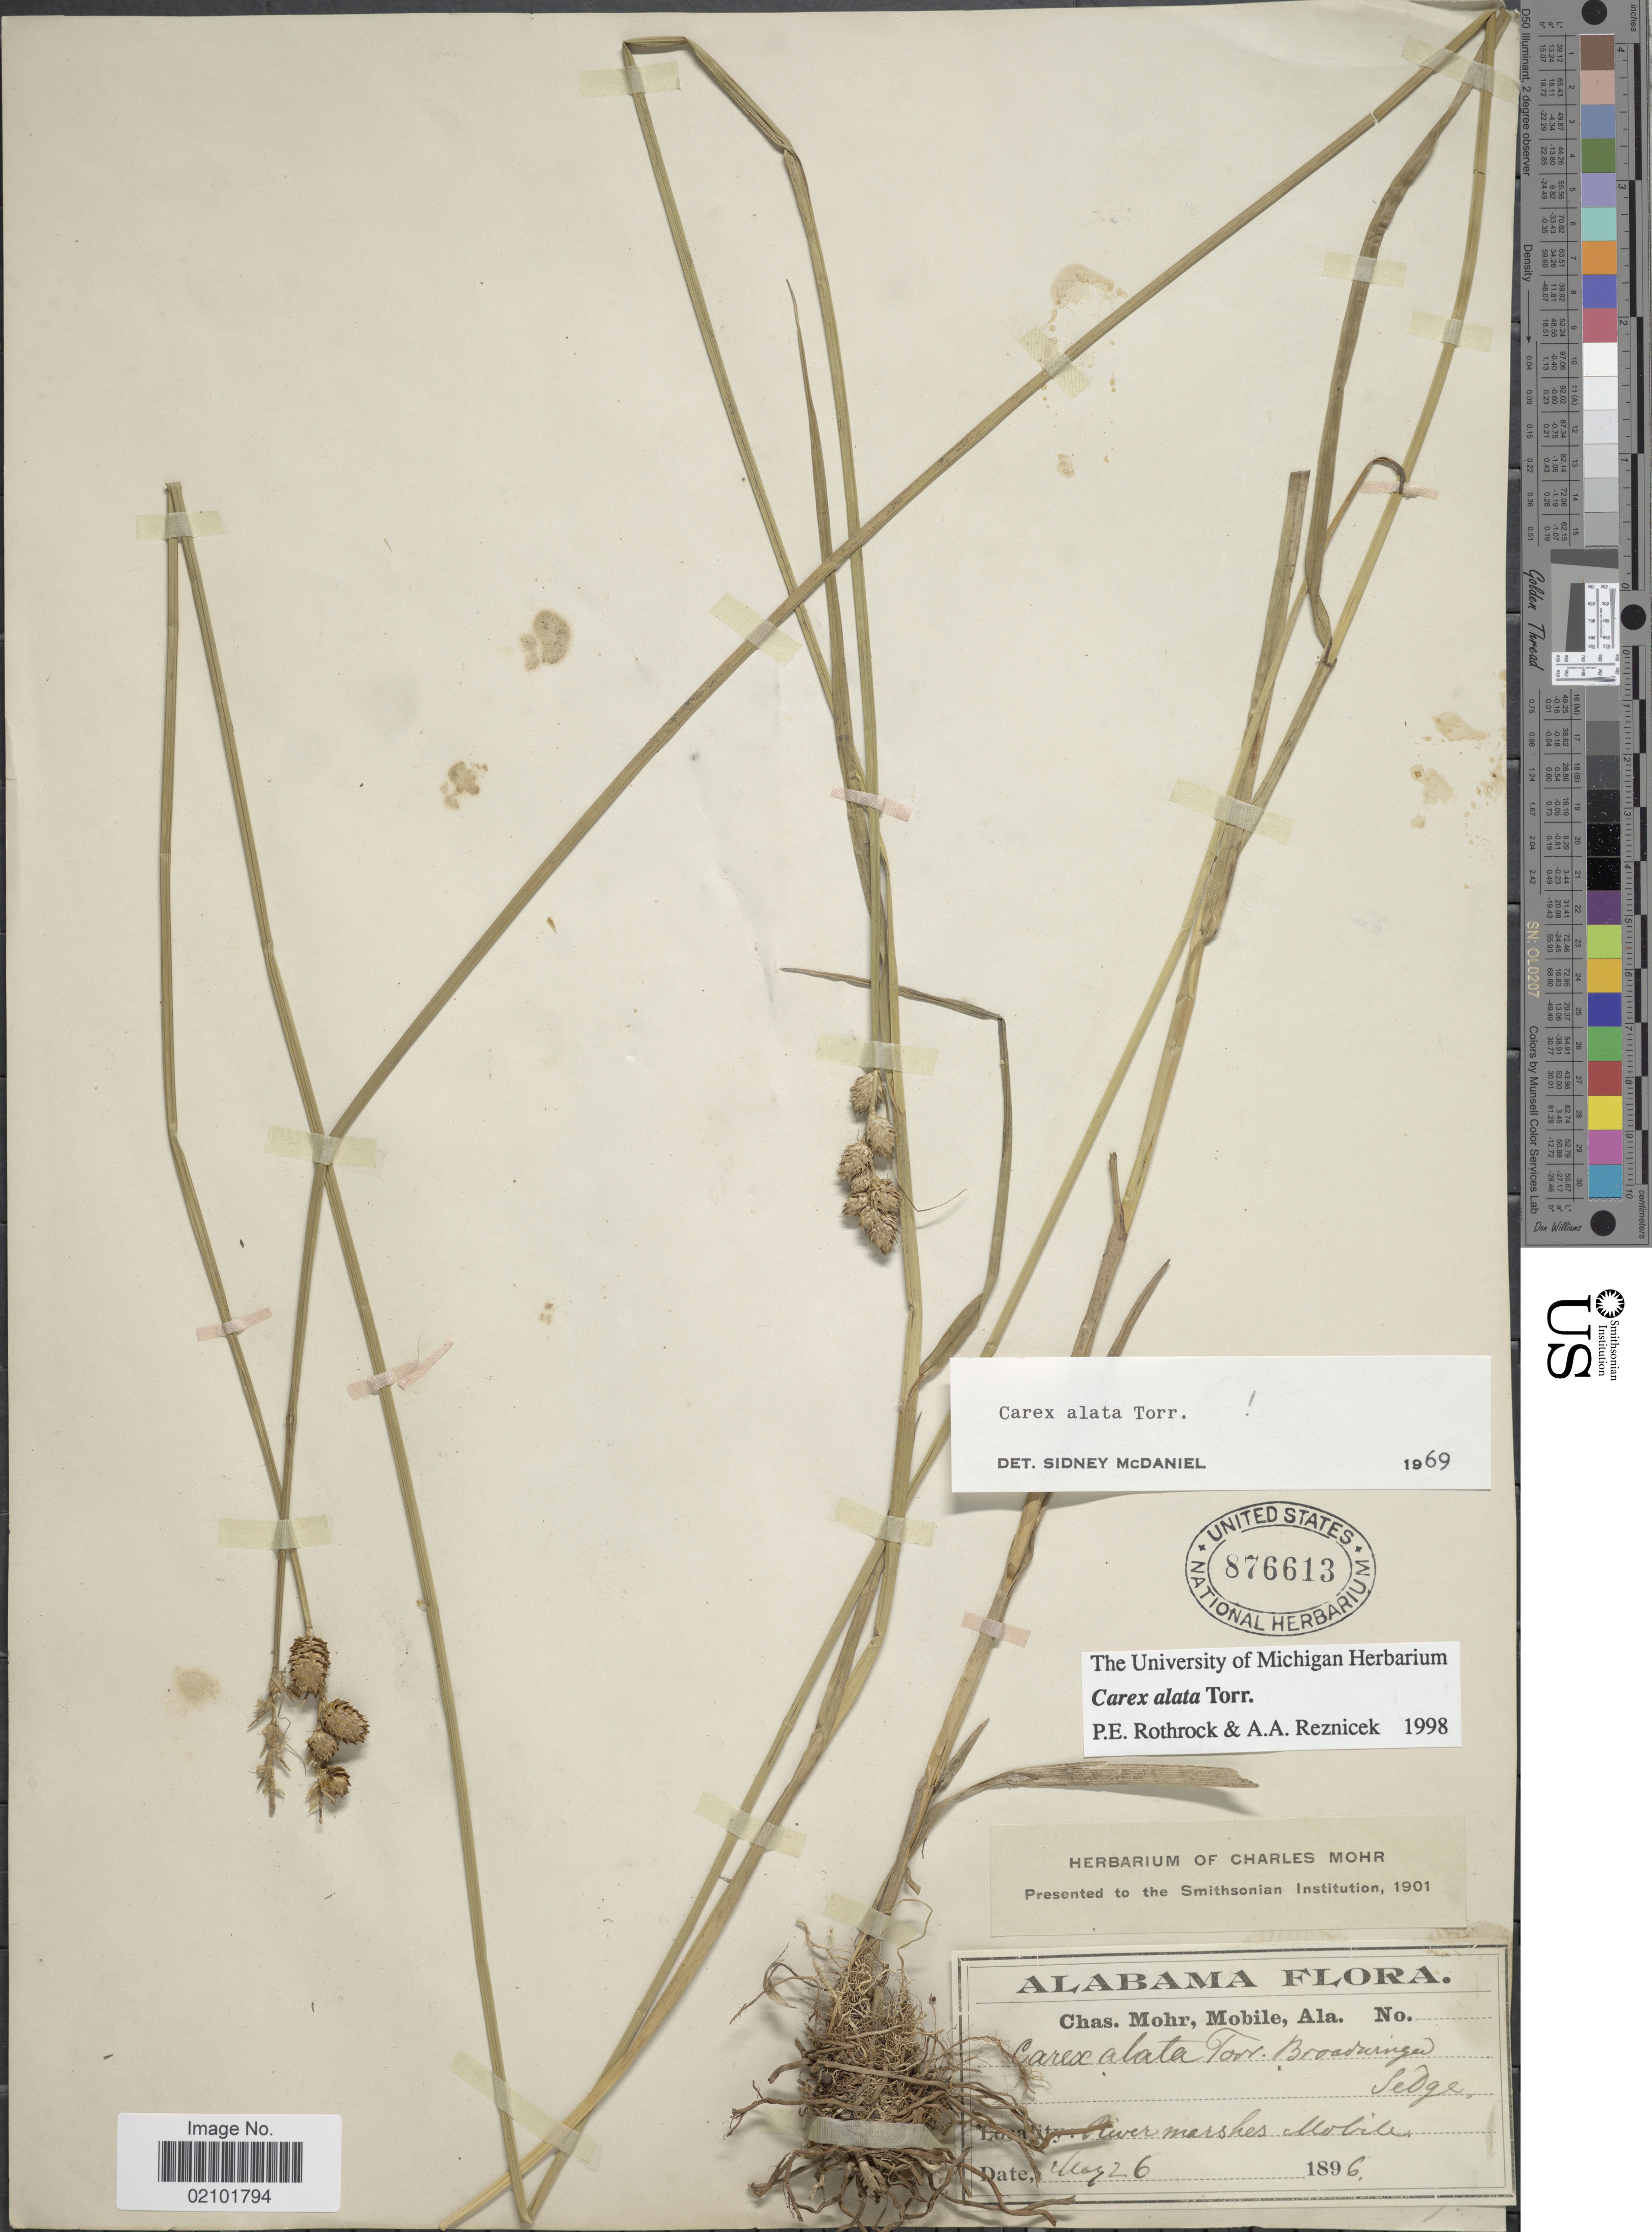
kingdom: Plantae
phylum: Tracheophyta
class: Liliopsida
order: Poales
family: Cyperaceae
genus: Carex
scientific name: Carex alata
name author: Torr.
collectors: Mohr, C. T. (herbarium)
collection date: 1896-05-26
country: United States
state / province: Alabama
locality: Mobile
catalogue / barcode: US 876613